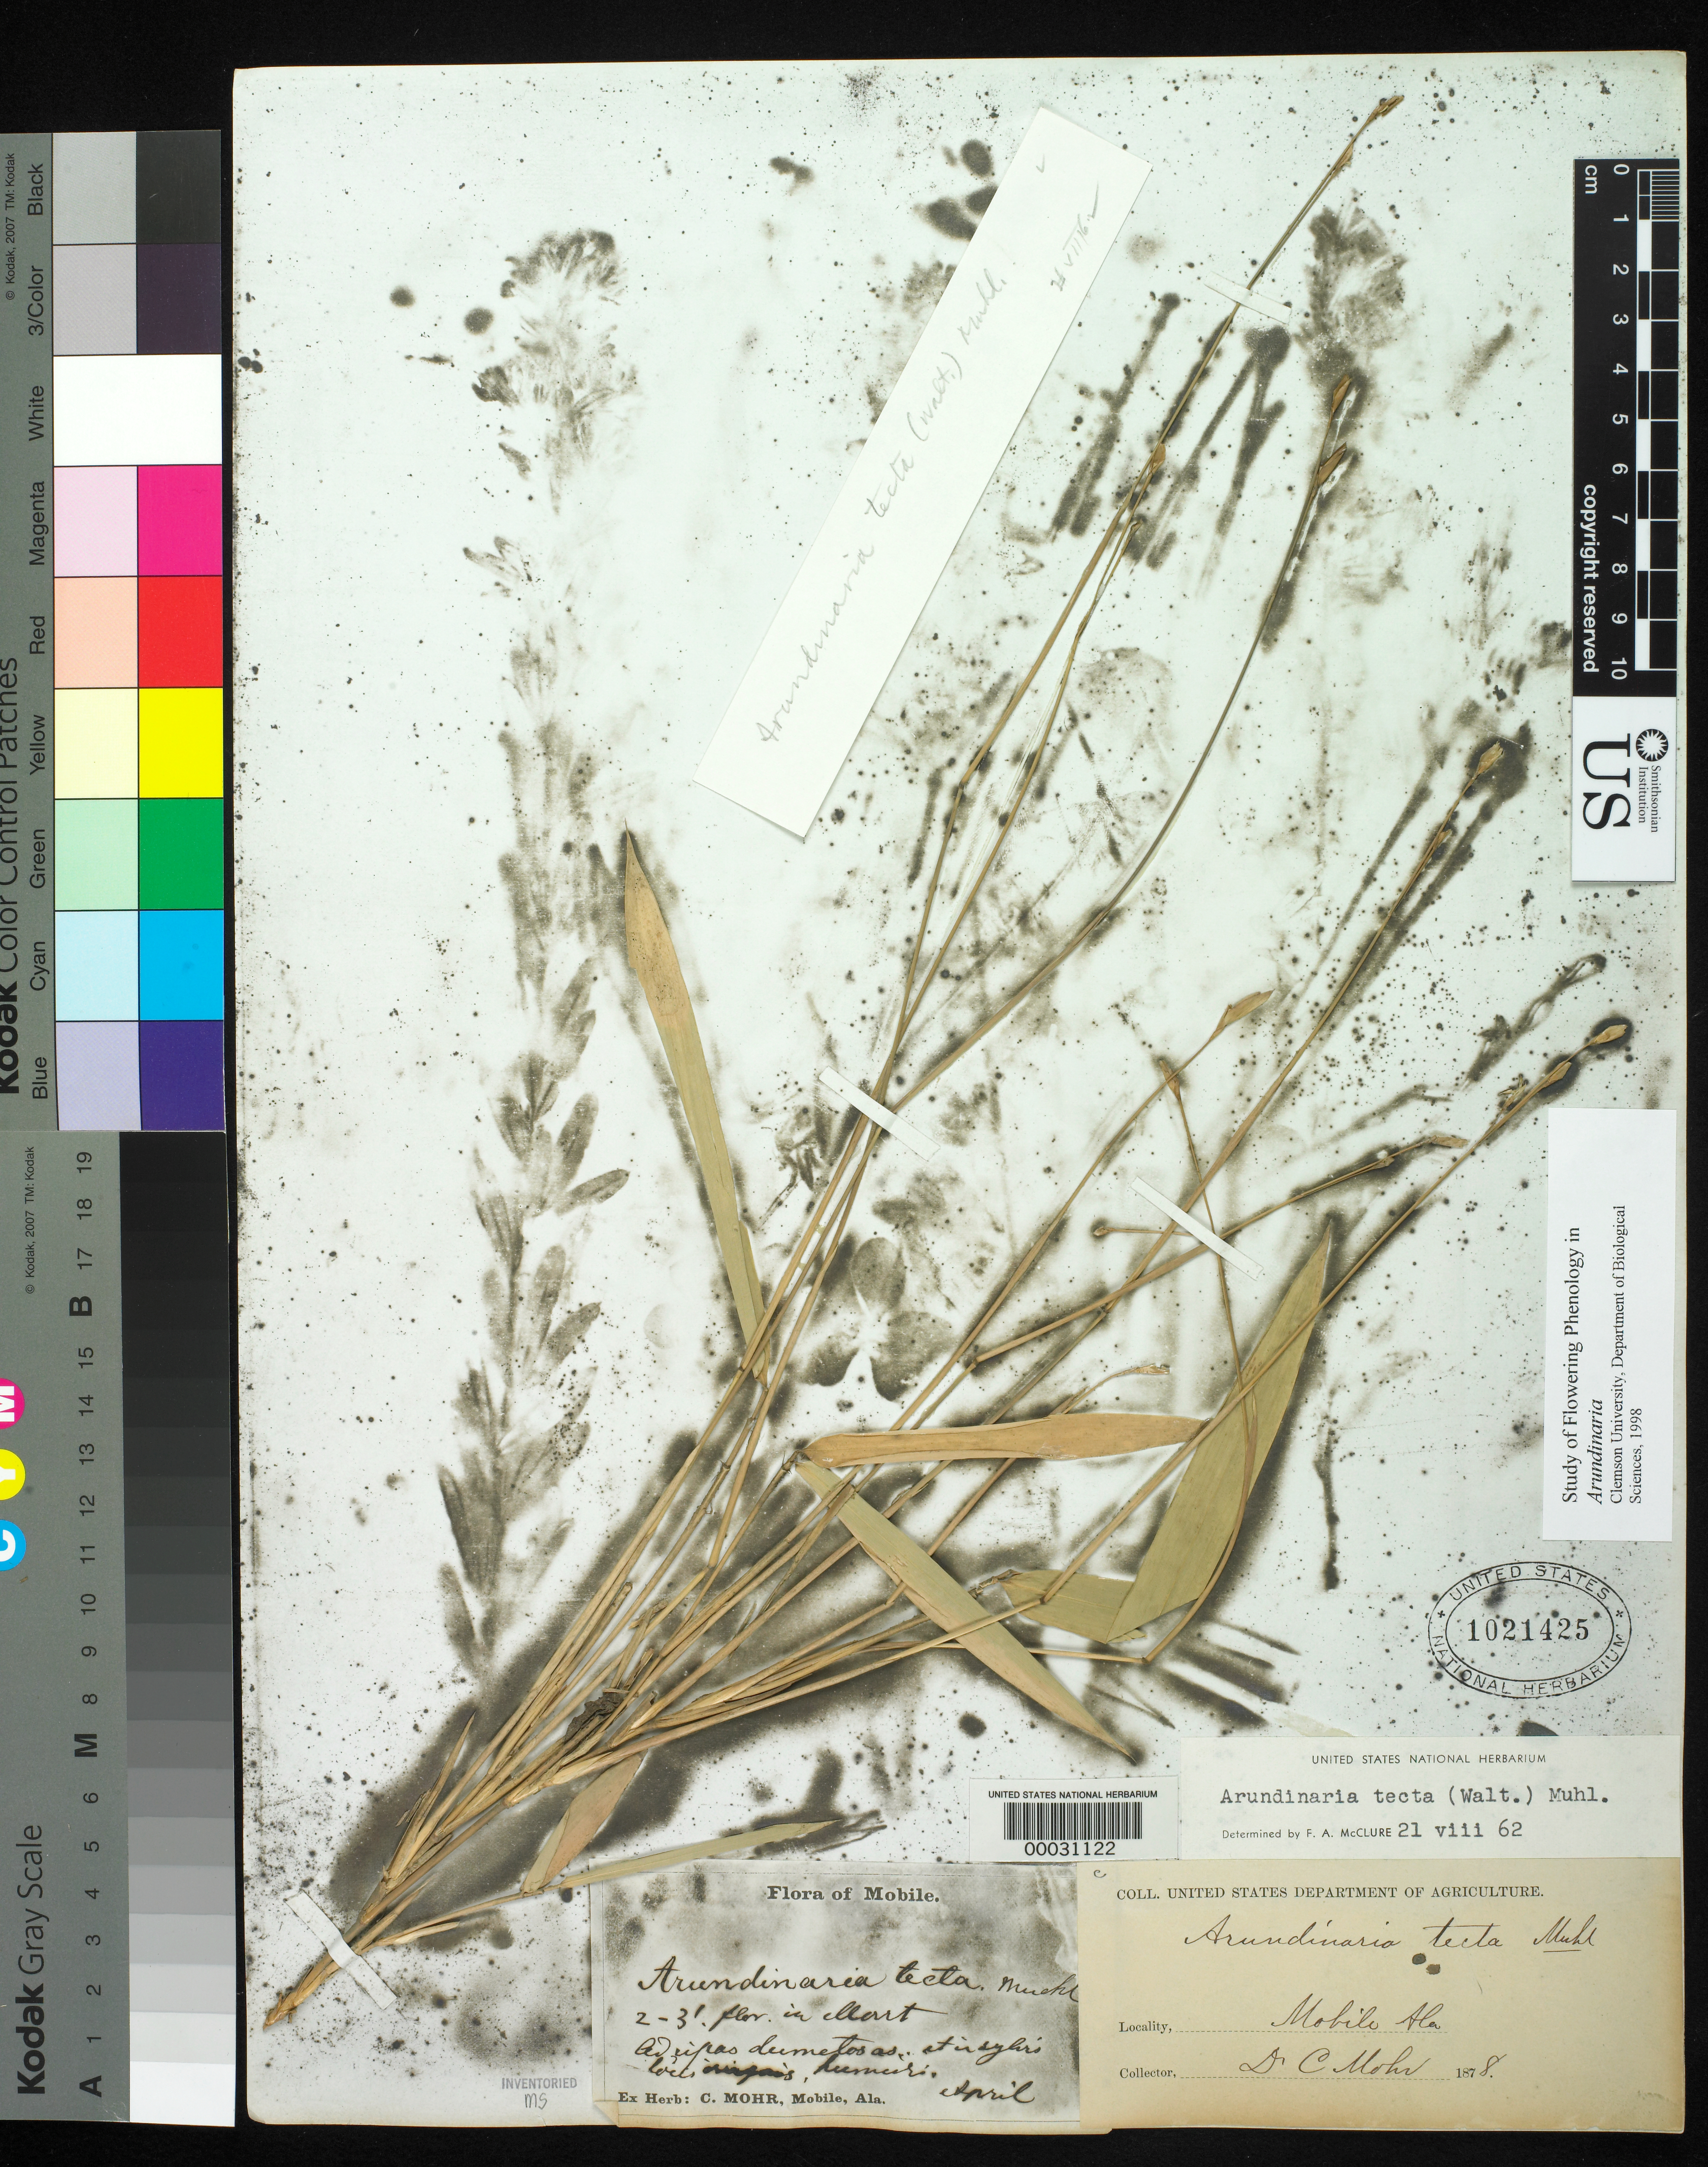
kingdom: Plantae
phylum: Tracheophyta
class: Liliopsida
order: Poales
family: Poaceae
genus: Arundinaria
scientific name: Arundinaria tecta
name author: (Walter) Muhl.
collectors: C. T. Mohr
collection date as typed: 15 Apr 1878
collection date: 1878-04-15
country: United States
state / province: Alabama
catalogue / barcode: US 1021425